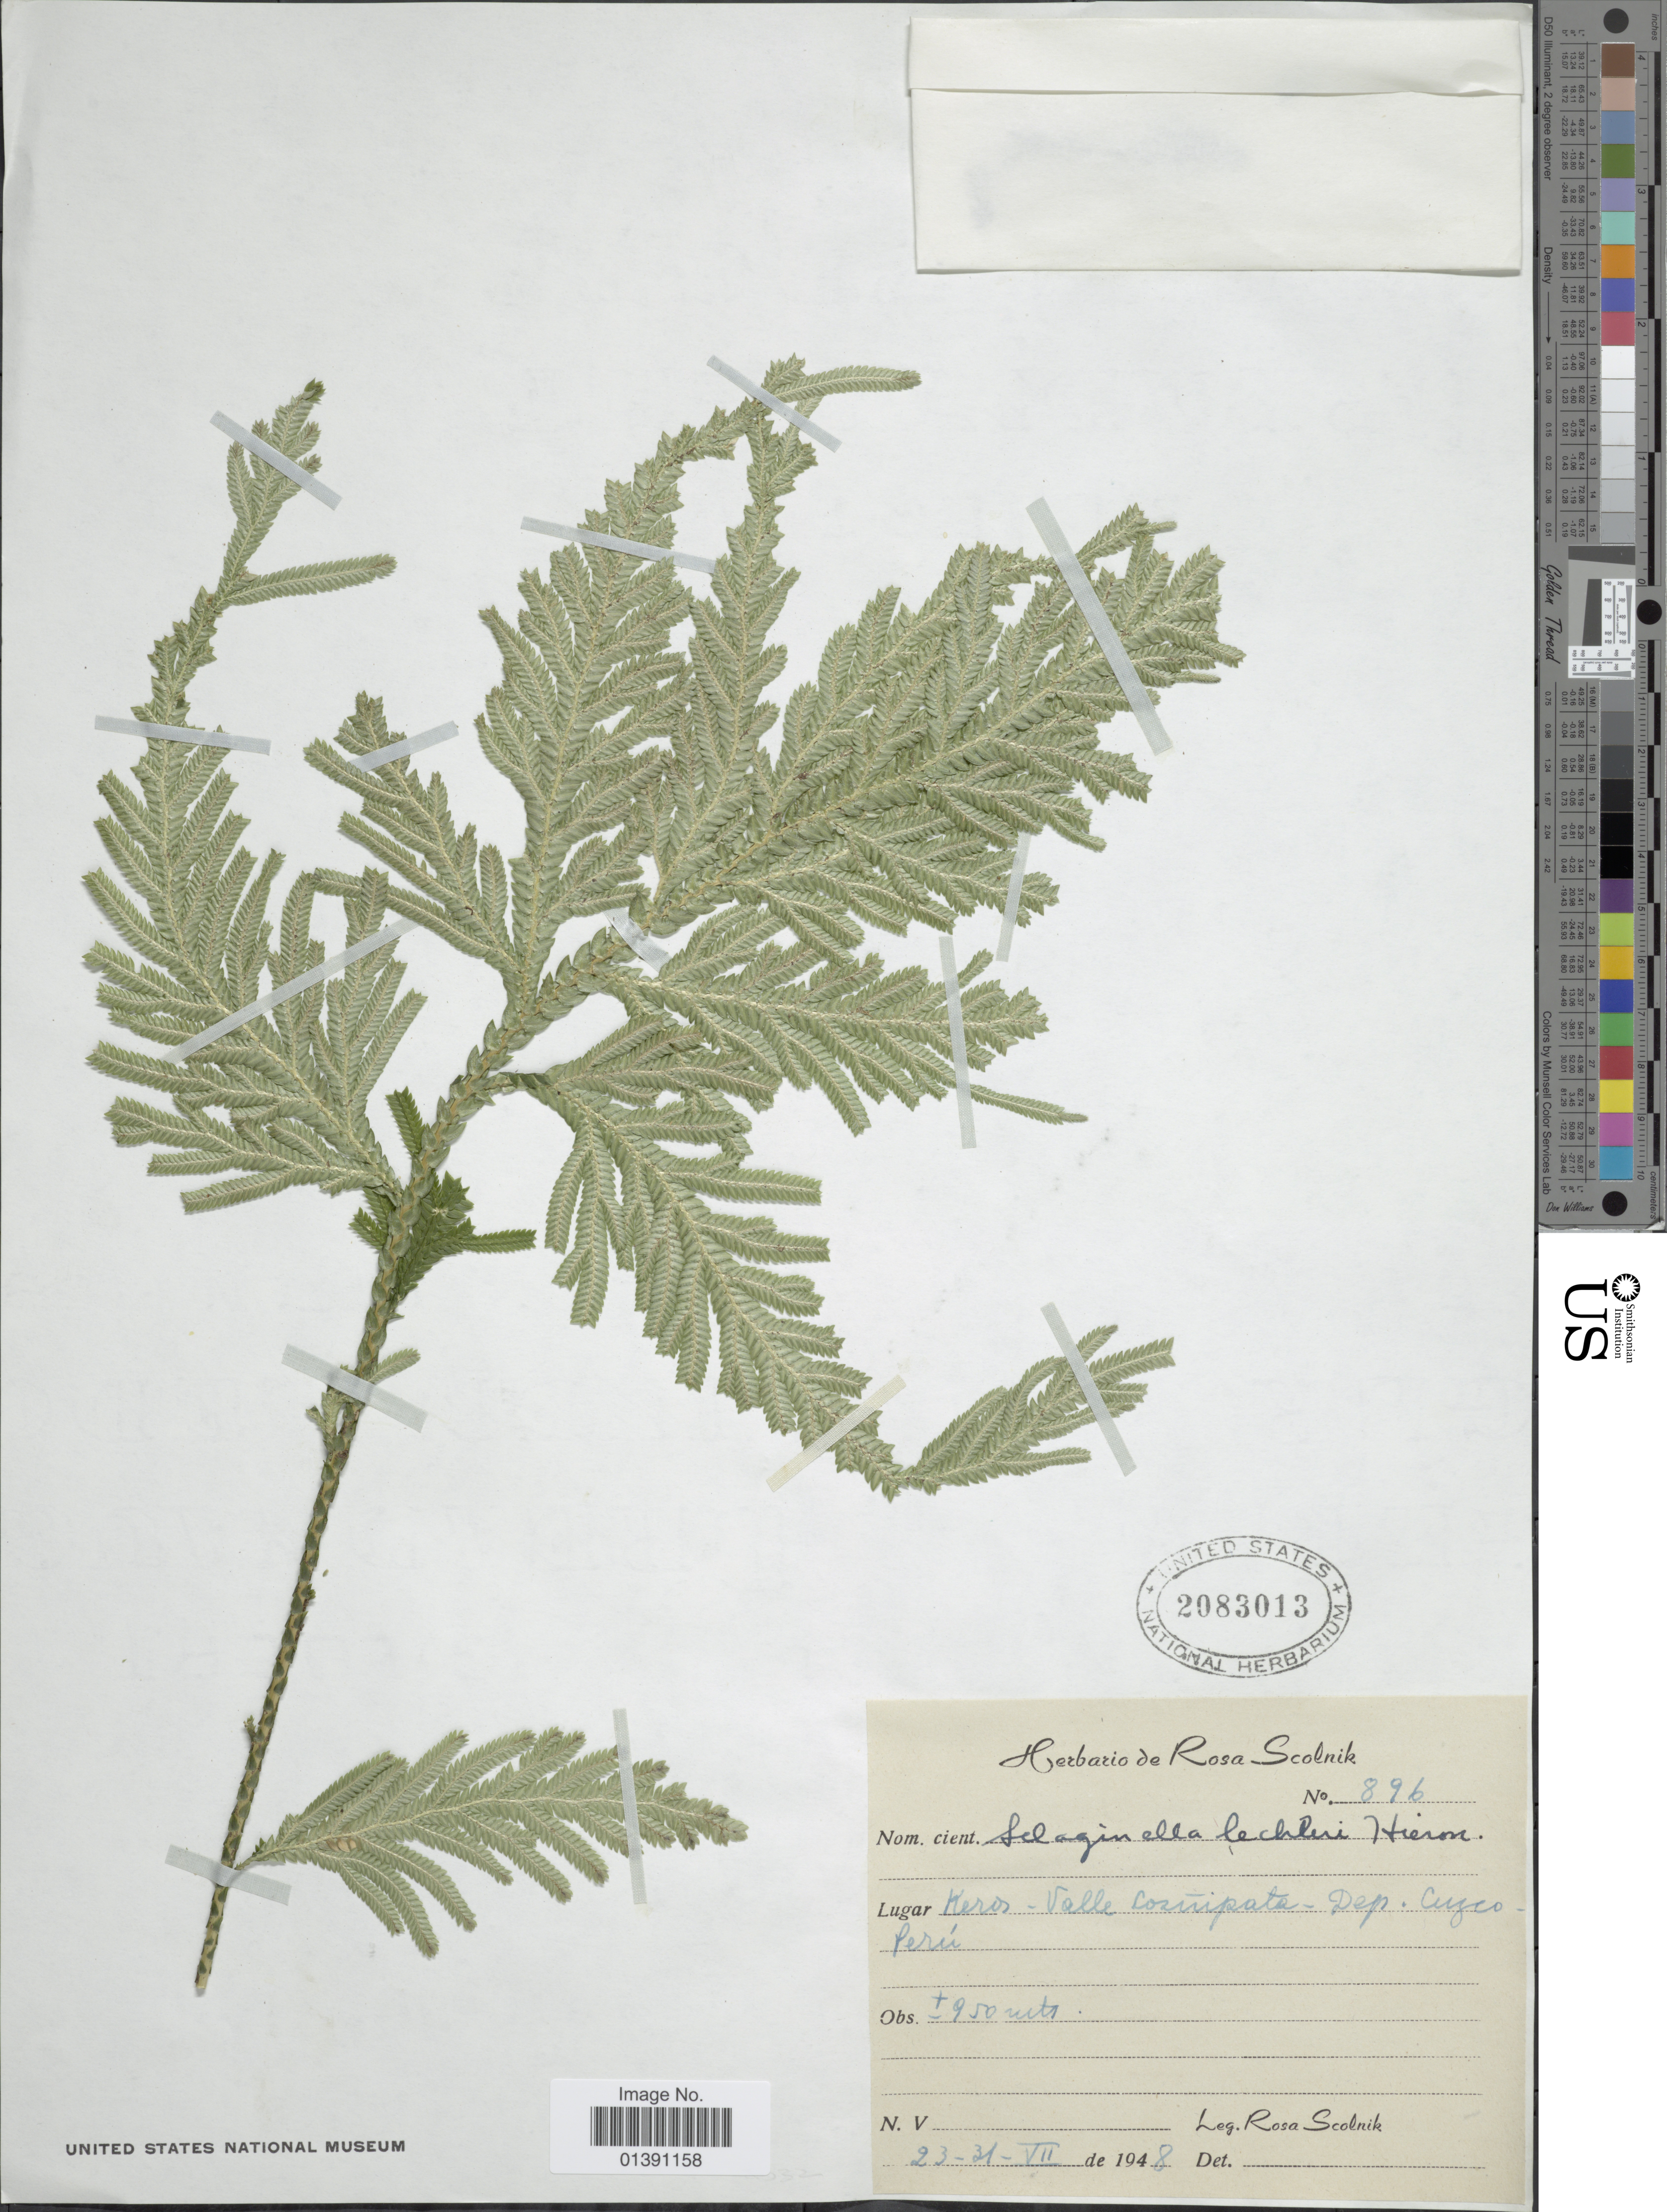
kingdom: Plantae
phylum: Tracheophyta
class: Lycopodiopsida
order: Selaginellales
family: Selaginellaceae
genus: Selaginella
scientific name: Selaginella lechleri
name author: Hieron.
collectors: R. Scolnik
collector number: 896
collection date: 1948-07-23/1948-07-31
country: Peru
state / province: Cusco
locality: Keros - Valle Cosñipata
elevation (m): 950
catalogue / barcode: US 2083013